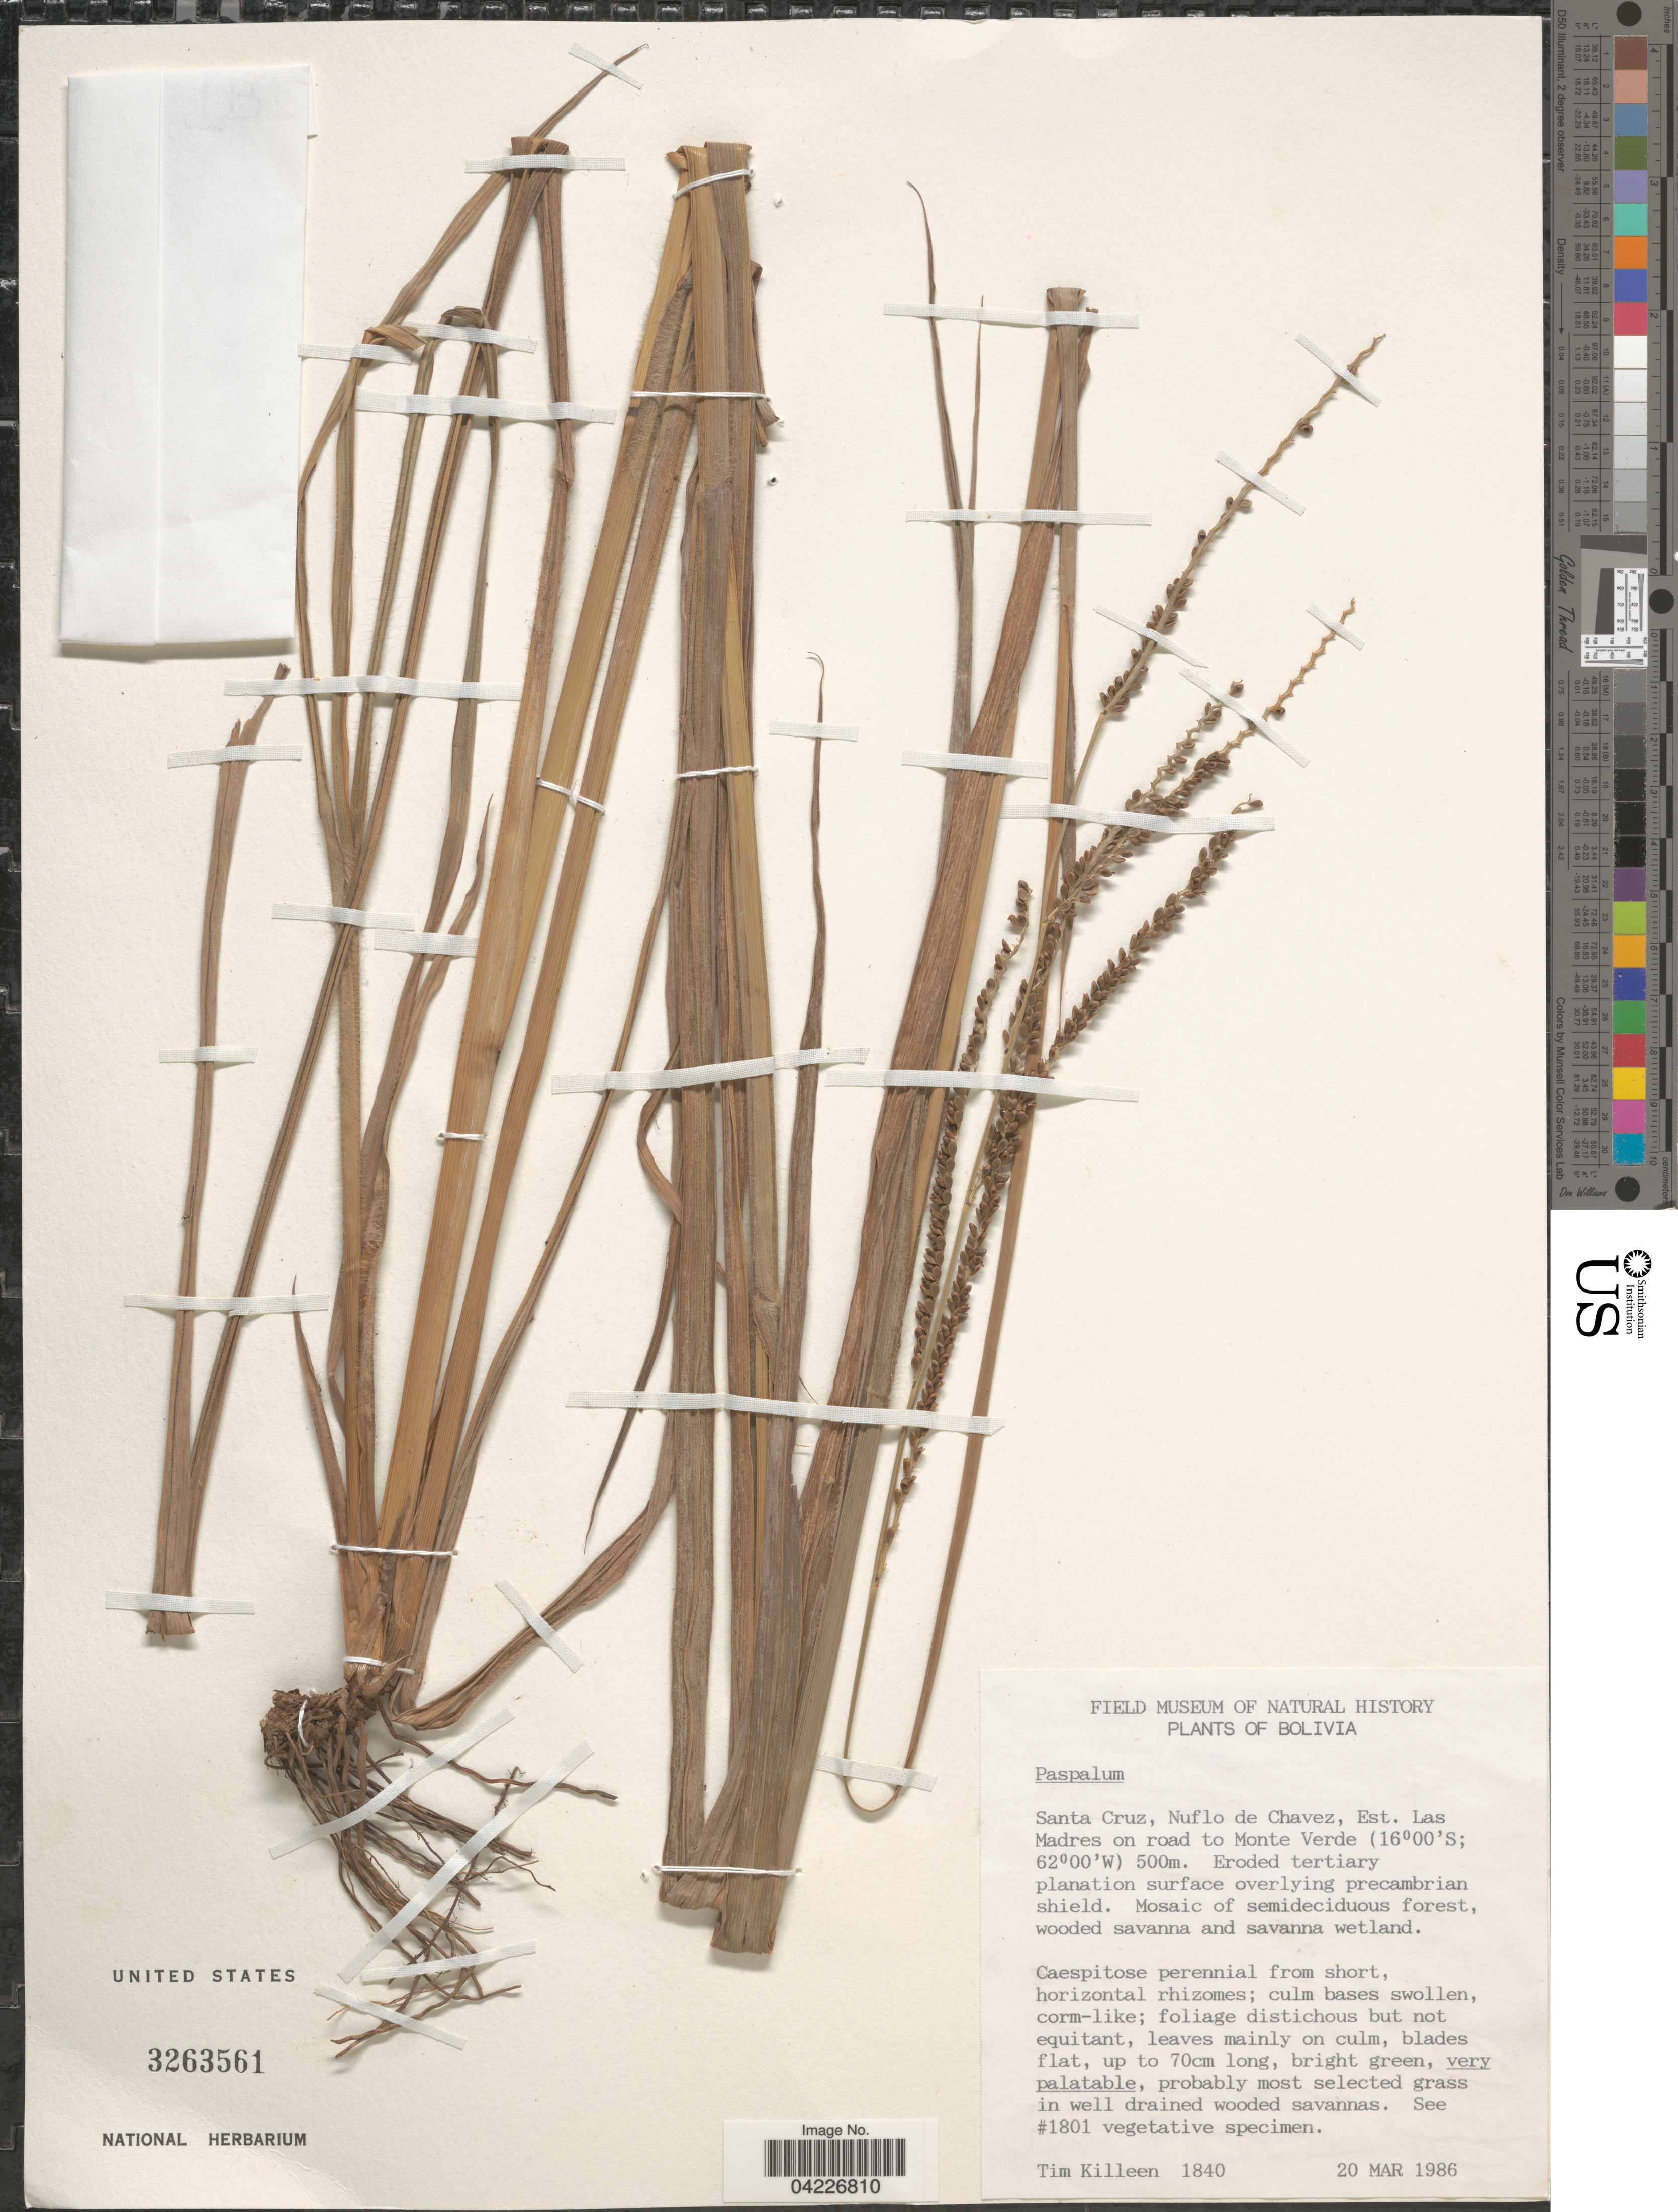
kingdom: Plantae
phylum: Tracheophyta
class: Liliopsida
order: Poales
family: Poaceae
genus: Paspalum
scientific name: Paspalum sp.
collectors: T. J. Killeen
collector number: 1840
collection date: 1986-03-20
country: Bolivia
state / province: Santa Cruz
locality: Nuflo de Chavez, Est. Las Madres on road to Monte Verde.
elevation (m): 500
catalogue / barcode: US 3263561